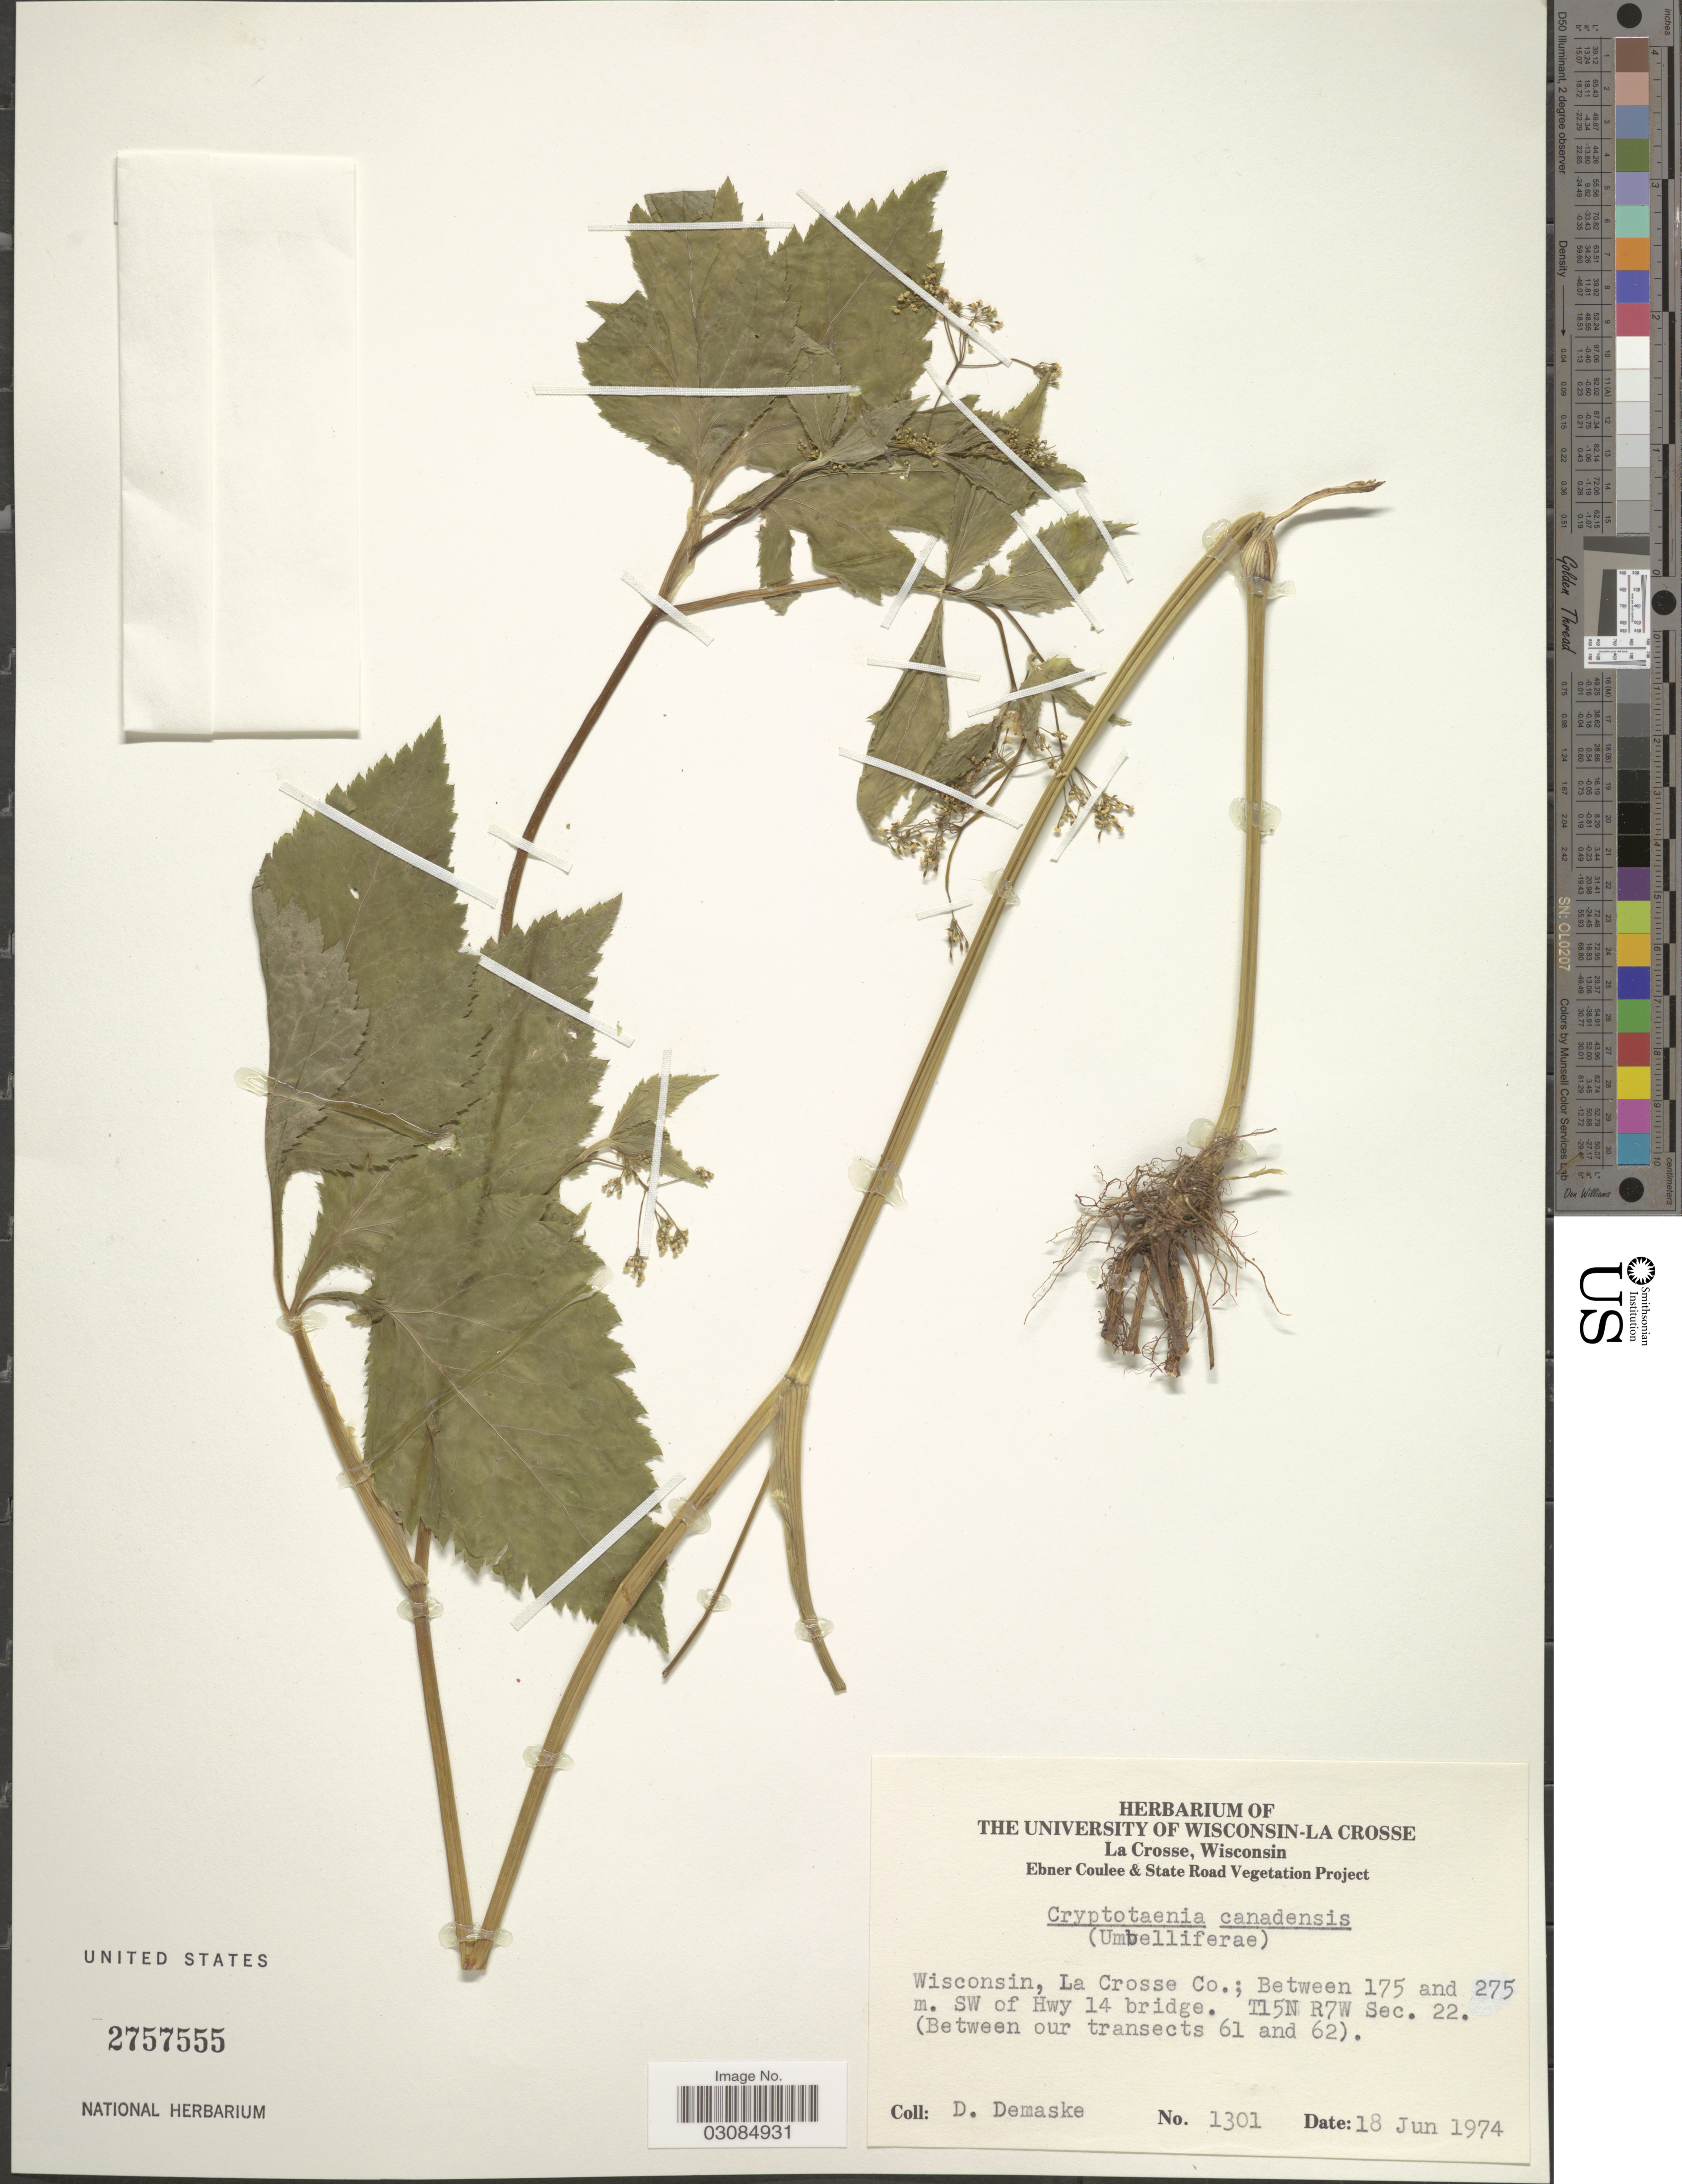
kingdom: Plantae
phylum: Tracheophyta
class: Magnoliopsida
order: Apiales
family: Apiaceae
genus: Cryptotaenia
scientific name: Cryptotaenia canadensis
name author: (L.) DC.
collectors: D. Demaske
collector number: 1301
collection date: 1974-06-18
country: United States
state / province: Wisconsin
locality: La Crosse Co.; Between 175 and 275 m. SW of Hwy 14 bridge. T15N R7W Sec. 22. (Between our transect 61 and 62).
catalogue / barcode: US 2757555